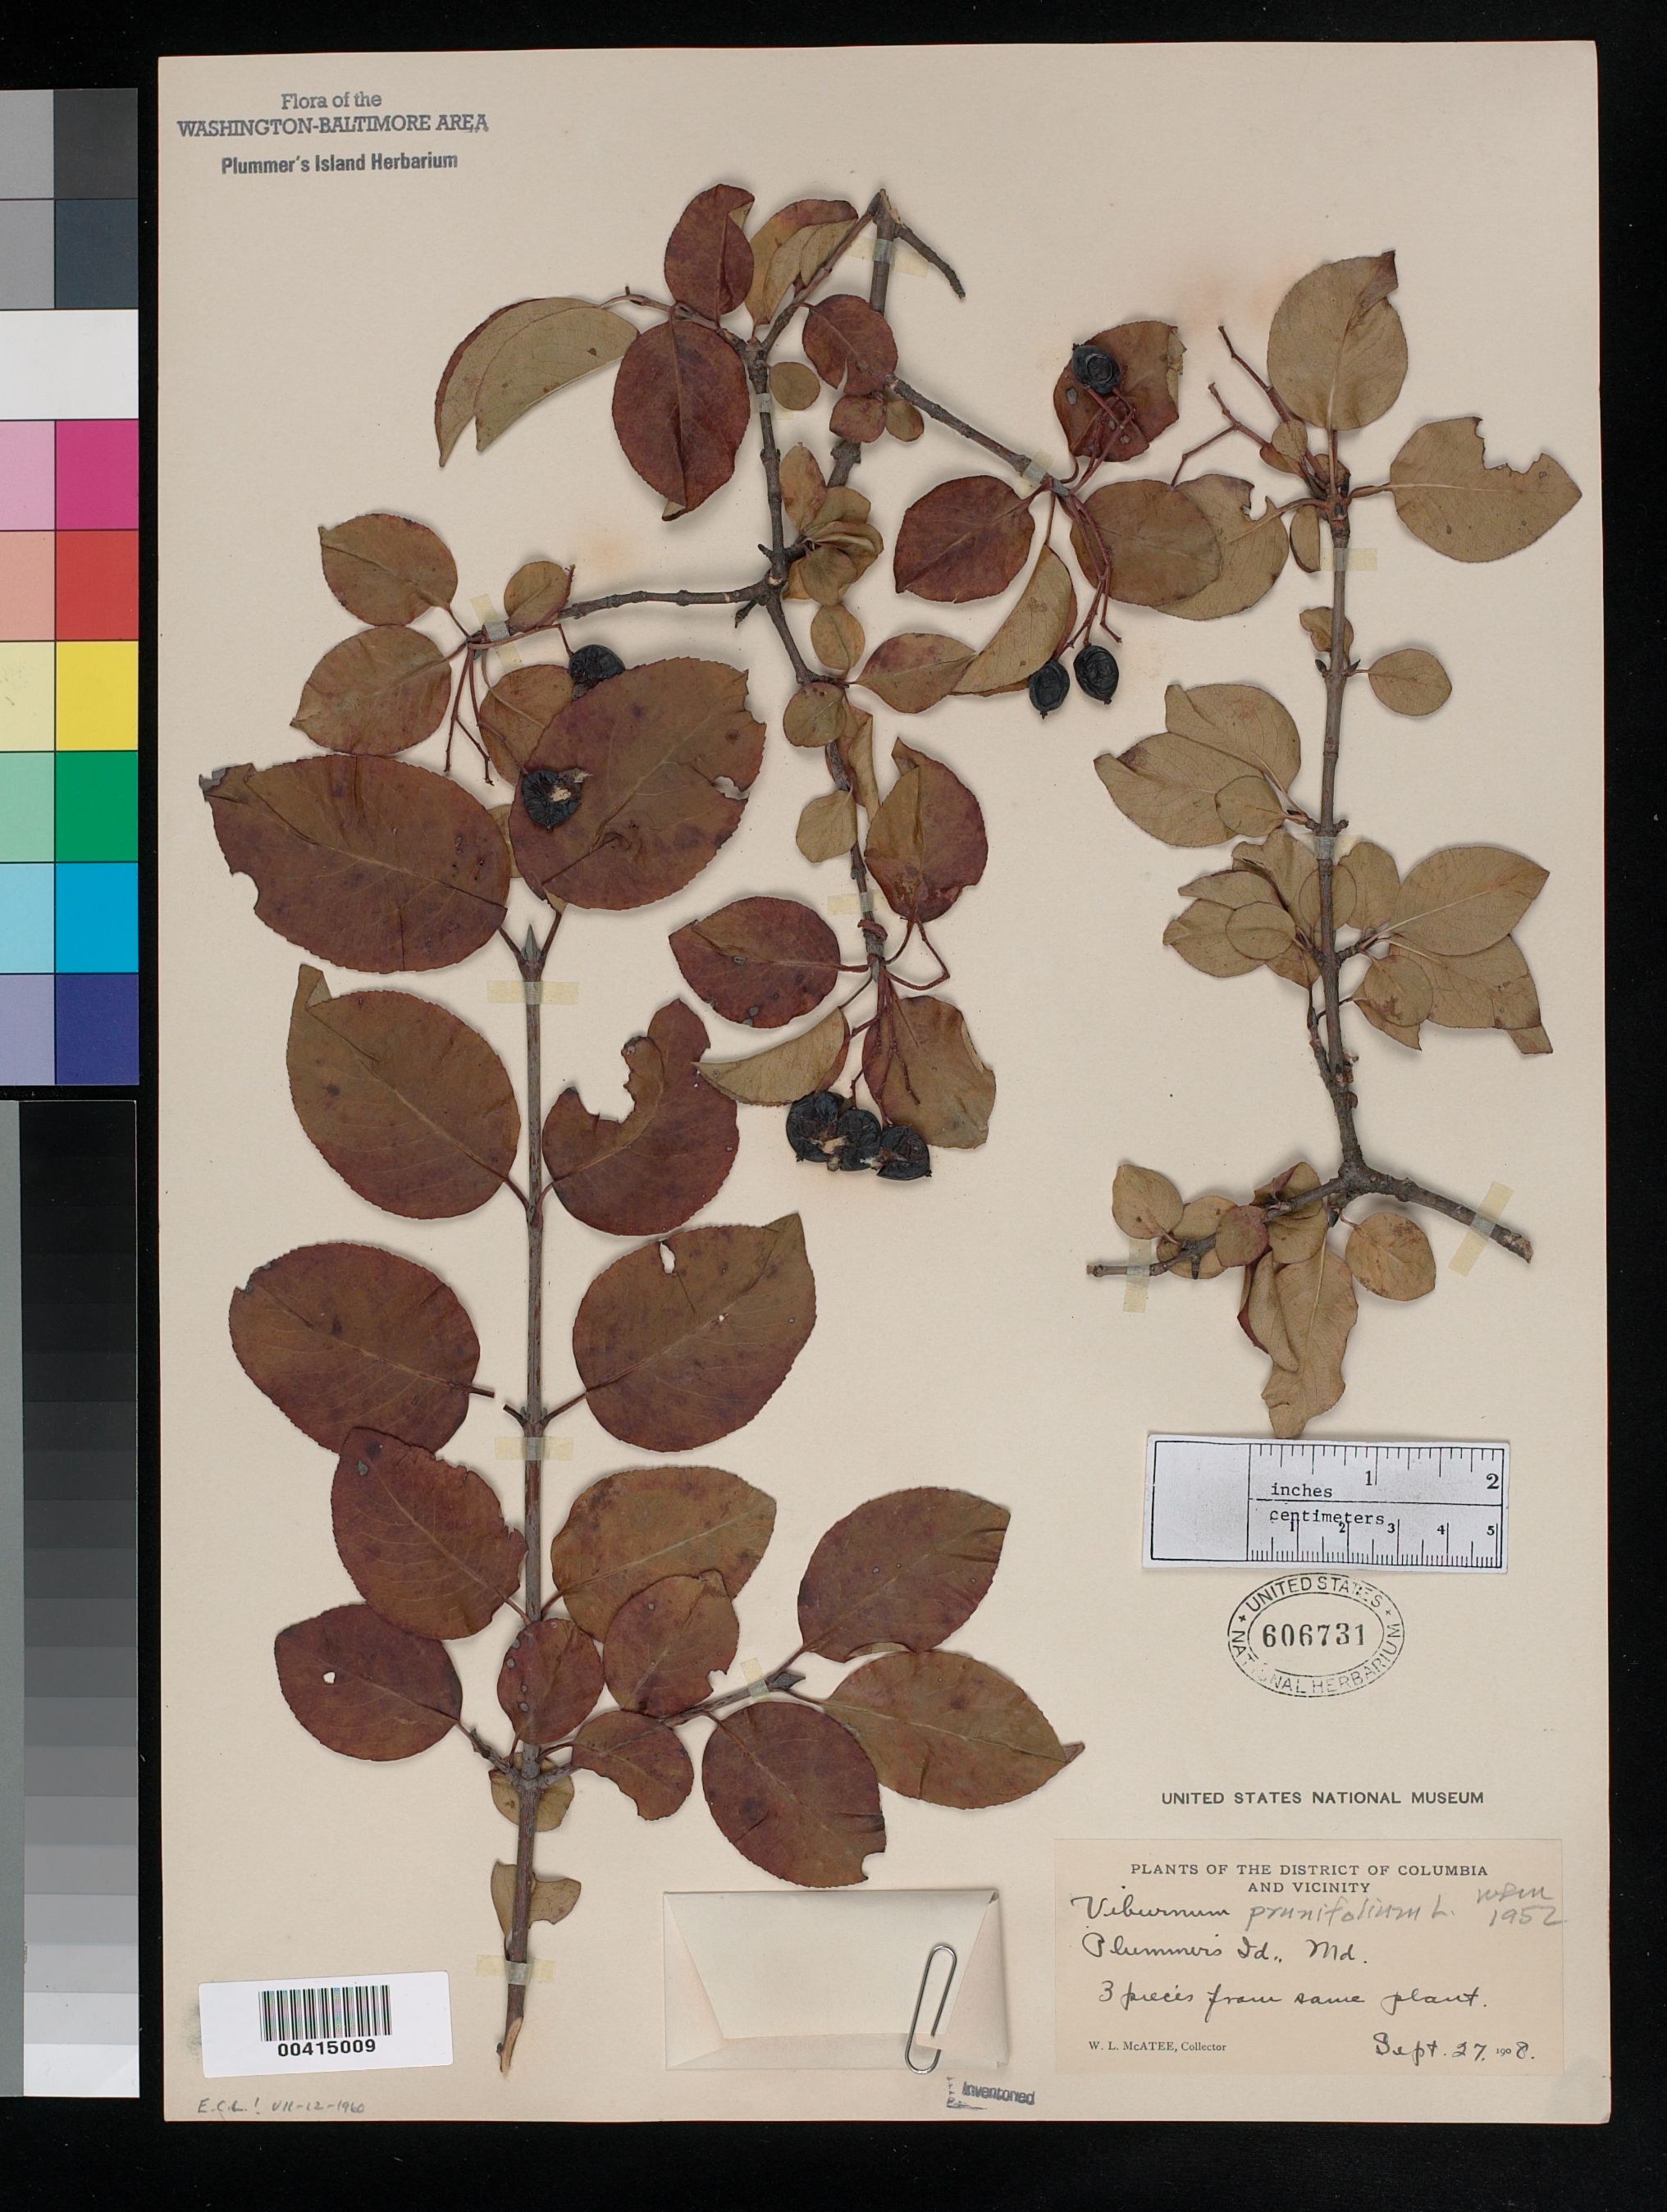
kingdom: Plantae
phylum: Tracheophyta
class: Magnoliopsida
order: Dipsacales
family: Viburnaceae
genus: Viburnum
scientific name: Viburnum prunifolium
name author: L.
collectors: W. McAtee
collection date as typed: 27 Sep 1908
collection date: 1908-09-27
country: United States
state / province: Maryland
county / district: Montgomery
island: Plummers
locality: Plummer's Island C. & O. Canal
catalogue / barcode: US 606731